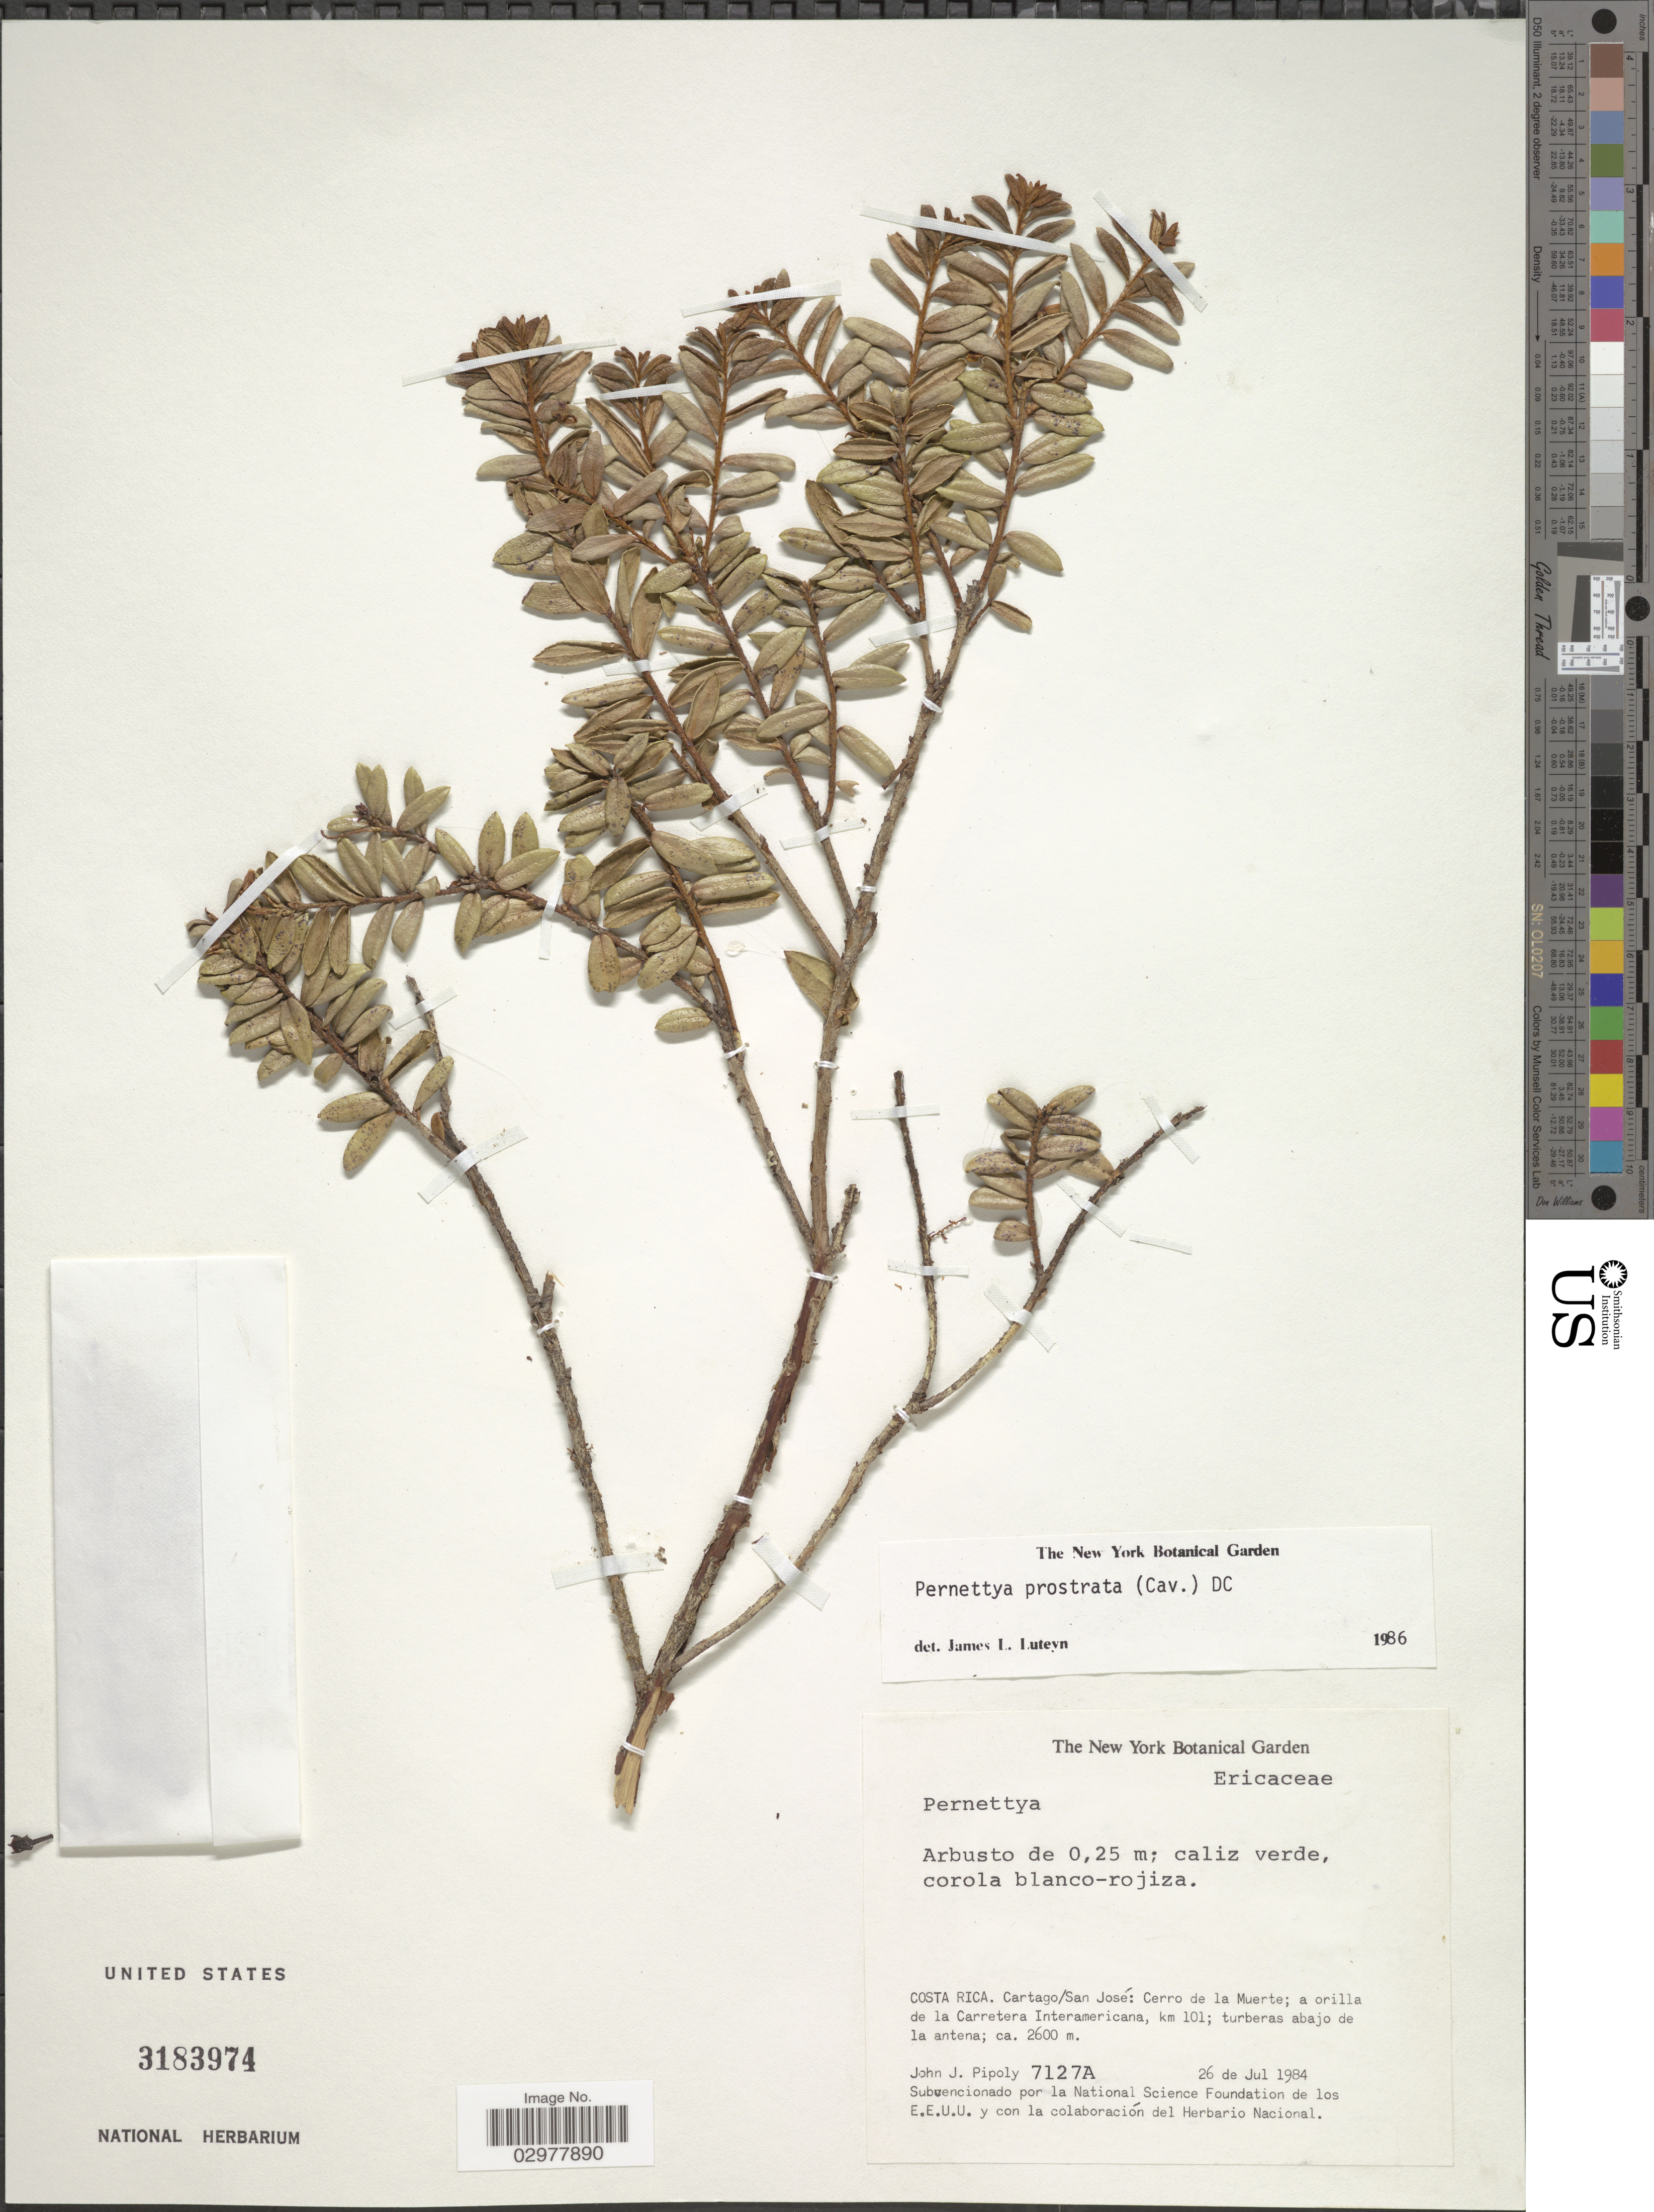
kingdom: Plantae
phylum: Tracheophyta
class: Magnoliopsida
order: Ericales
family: Ericaceae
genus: Pernettya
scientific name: Pernettya prostrata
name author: (Cav.) DC.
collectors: J. J. Pipoly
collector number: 7127A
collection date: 1984-07-26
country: Costa Rica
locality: Cartago/San José: Cerro de la Muerte; a orilla de la Carretera Interamericana, km 101; turberas abajo de la antena.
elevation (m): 2600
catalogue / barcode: US 3183974